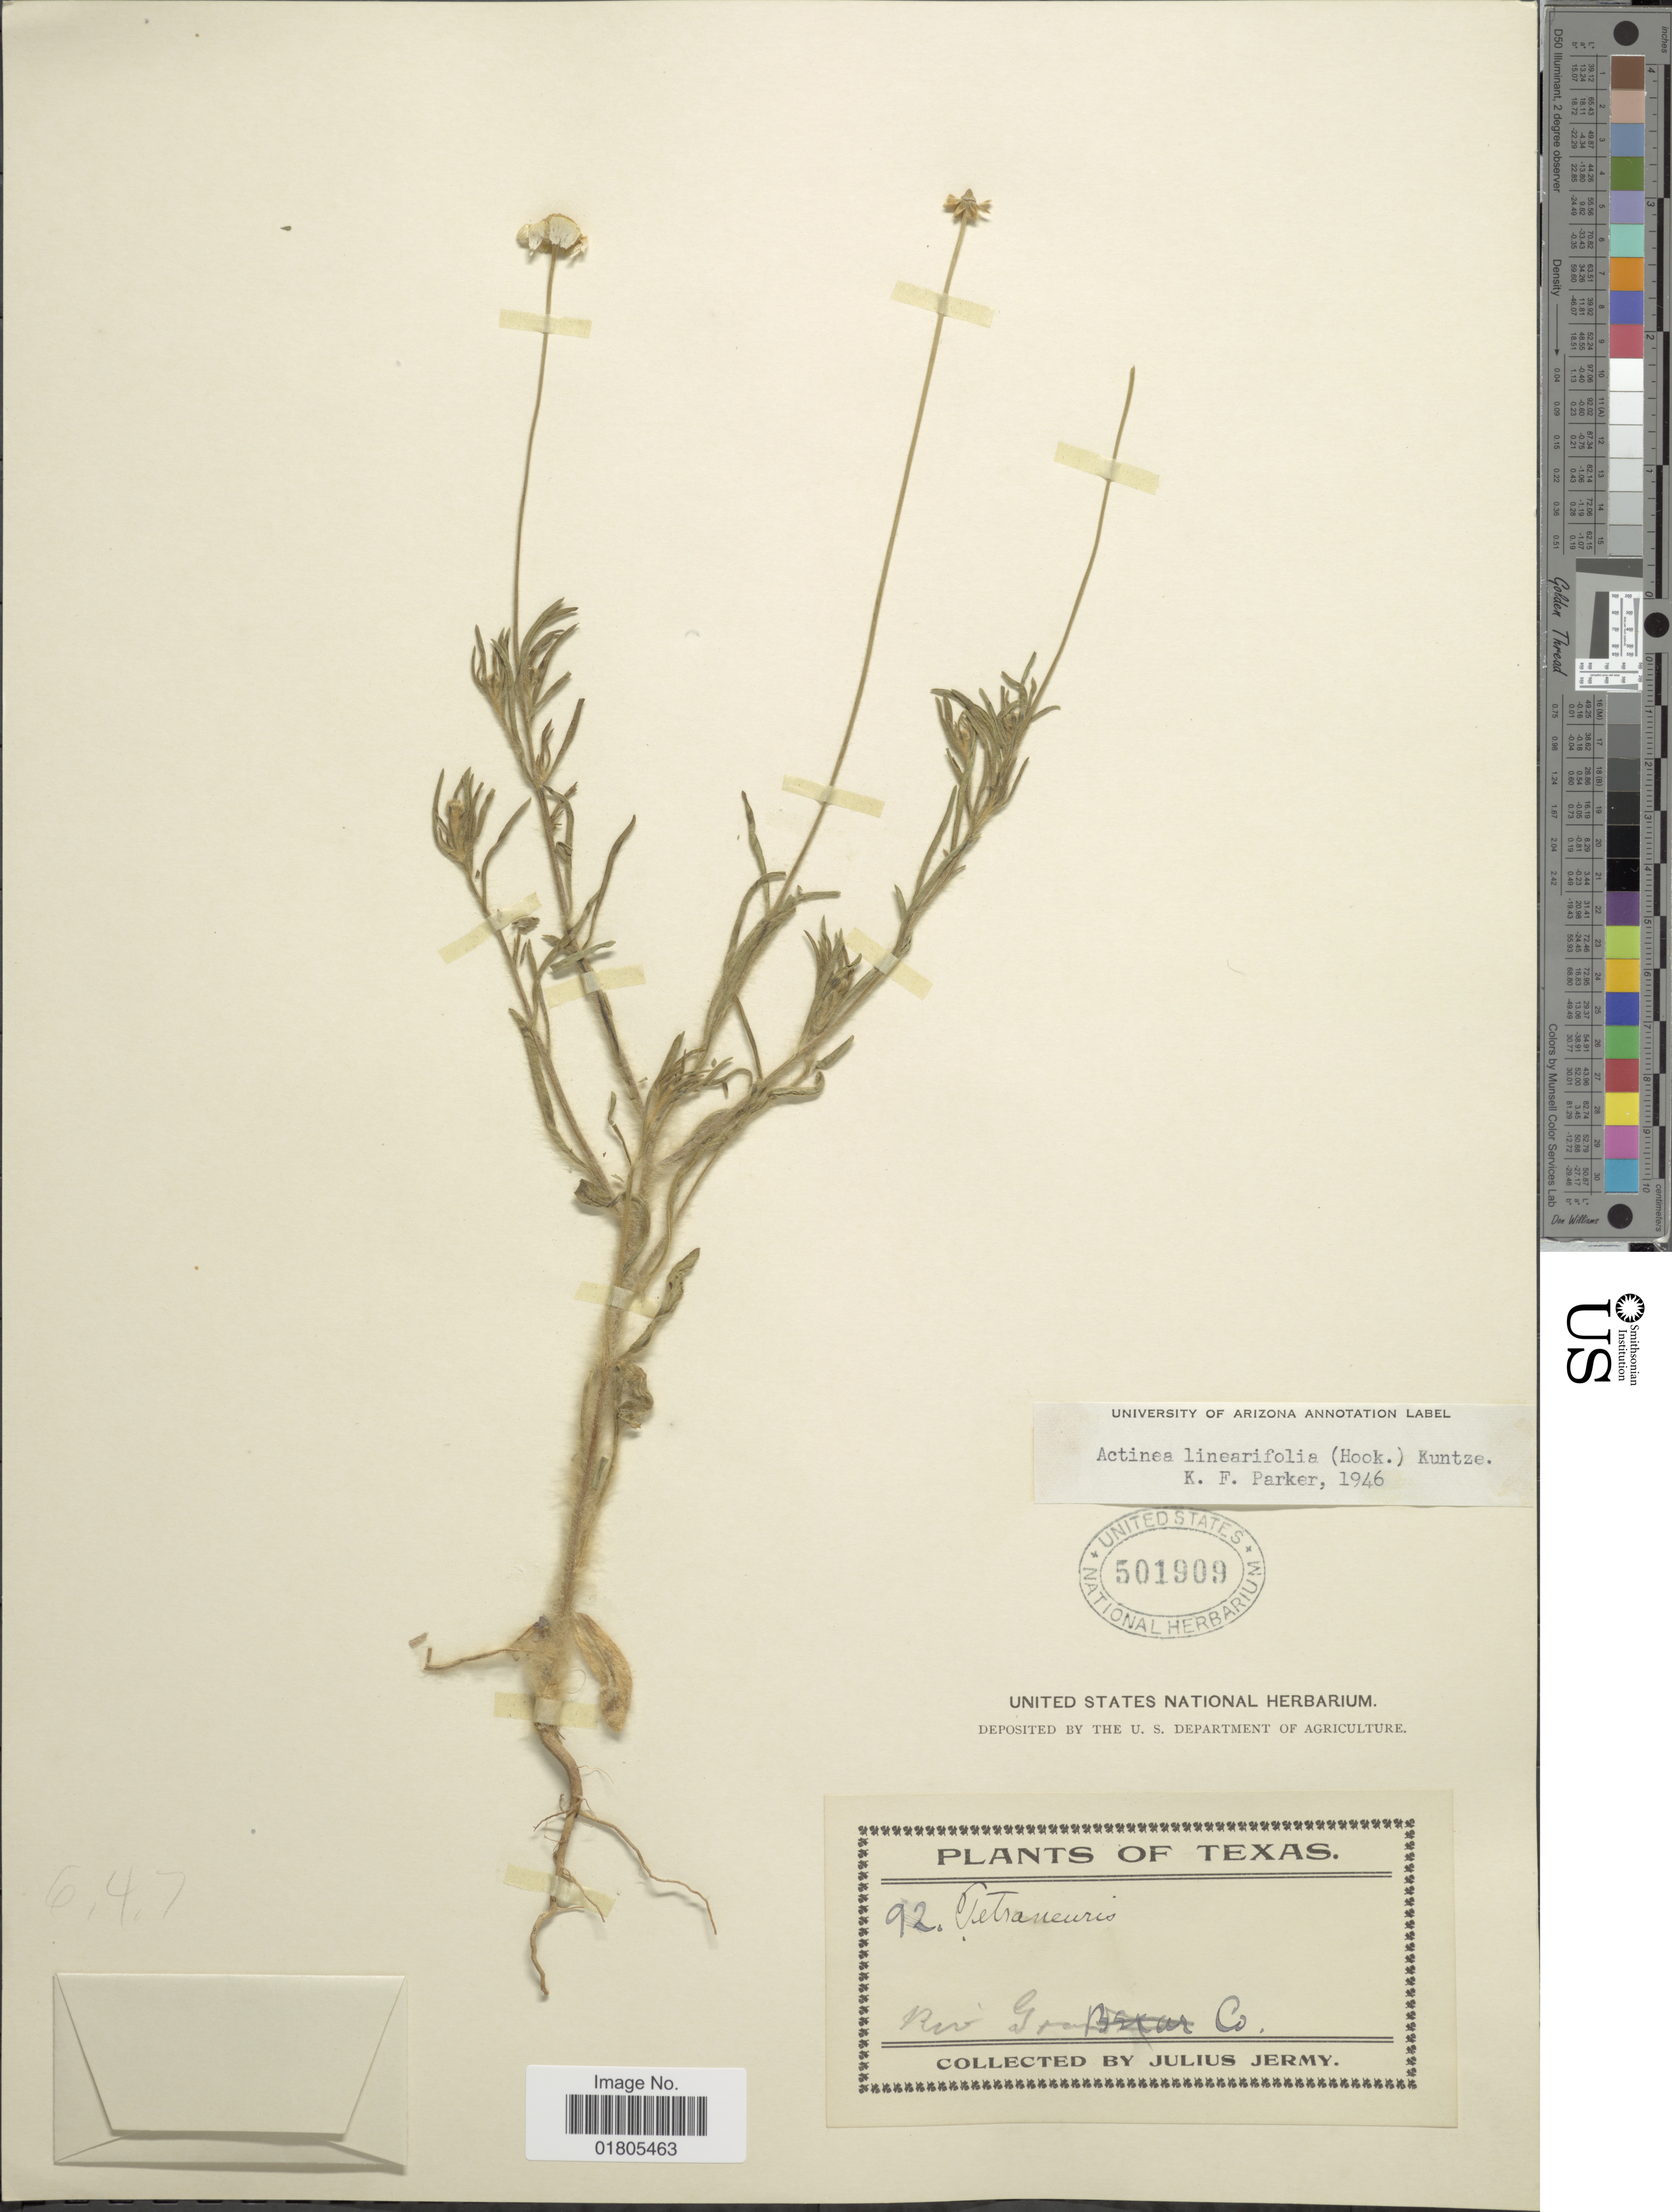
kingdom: Plantae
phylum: Tracheophyta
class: Magnoliopsida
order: Asterales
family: Asteraceae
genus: Actinea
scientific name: Actinea linearifolia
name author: (Hook.) Kuntze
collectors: J. Jermy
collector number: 92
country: United States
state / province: Texas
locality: Rio Grande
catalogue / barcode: US 501909